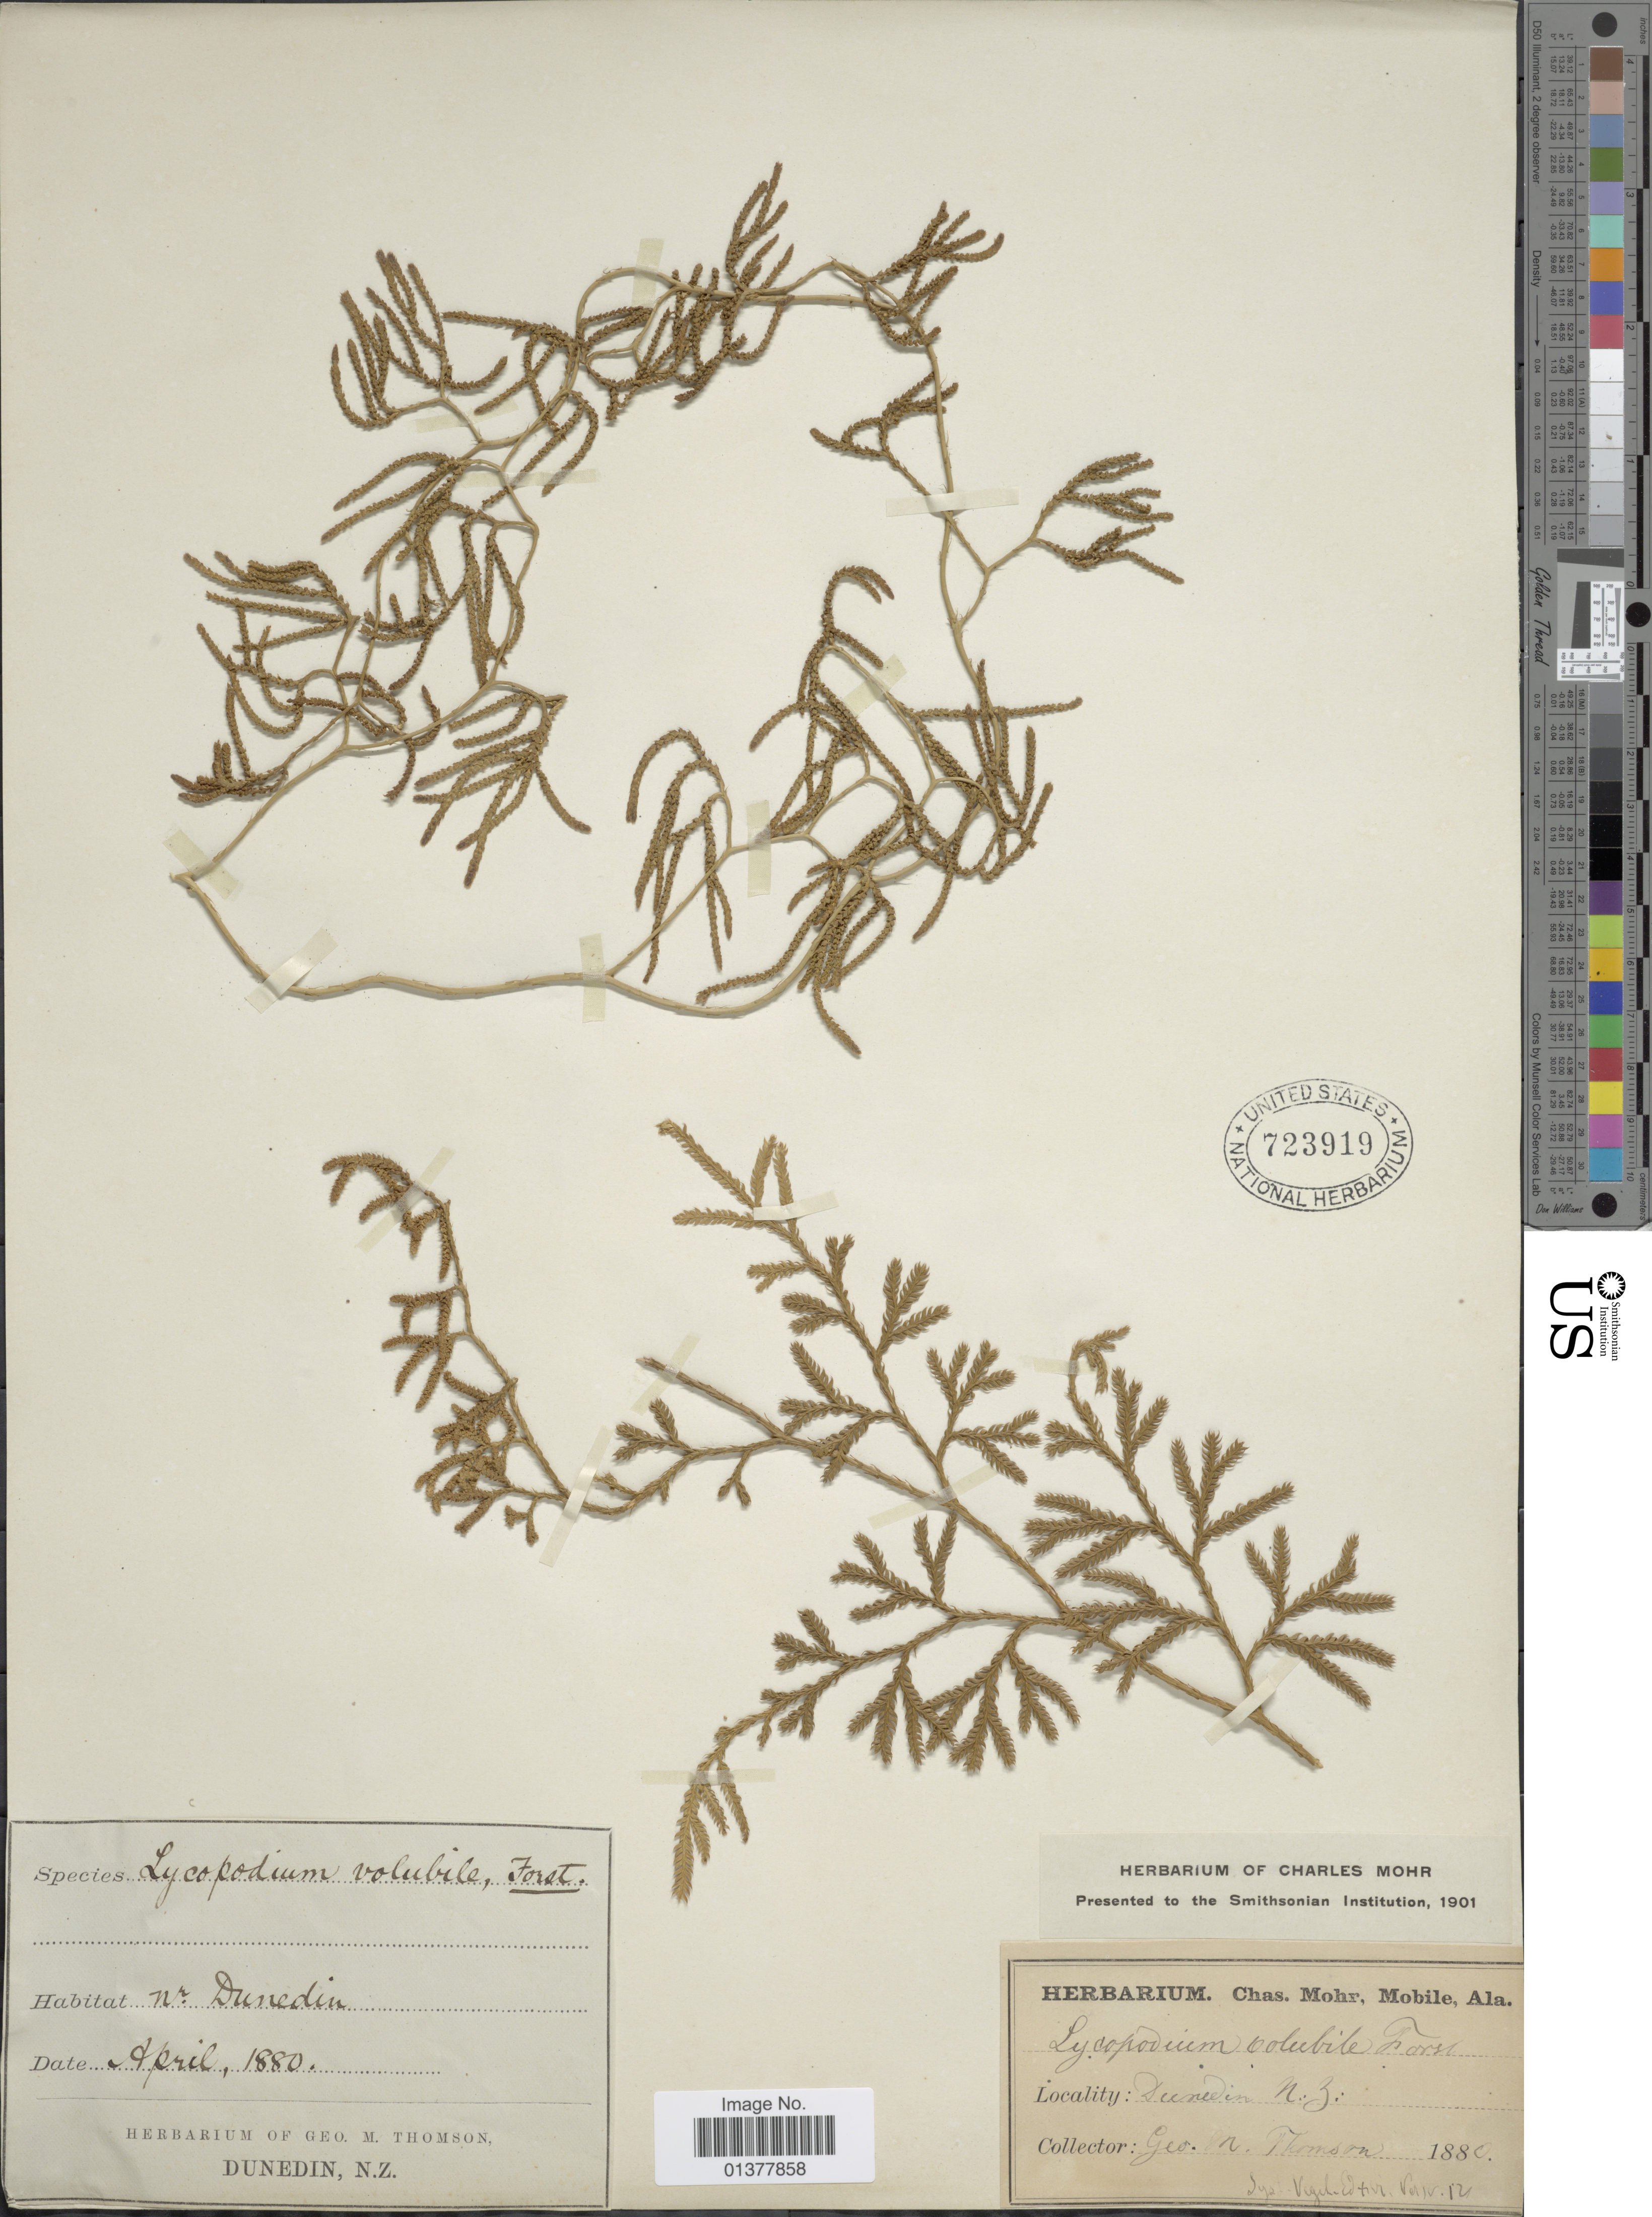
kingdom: Plantae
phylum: Tracheophyta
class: Lycopodiopsida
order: Lycopodiales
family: Lycopodiaceae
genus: Pseudodiphasium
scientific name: Pseudodiphasium volubile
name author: (G. Forst.) Holub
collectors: G. Thomson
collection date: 1880-04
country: New Zealand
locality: Dunedin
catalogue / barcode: US 723919